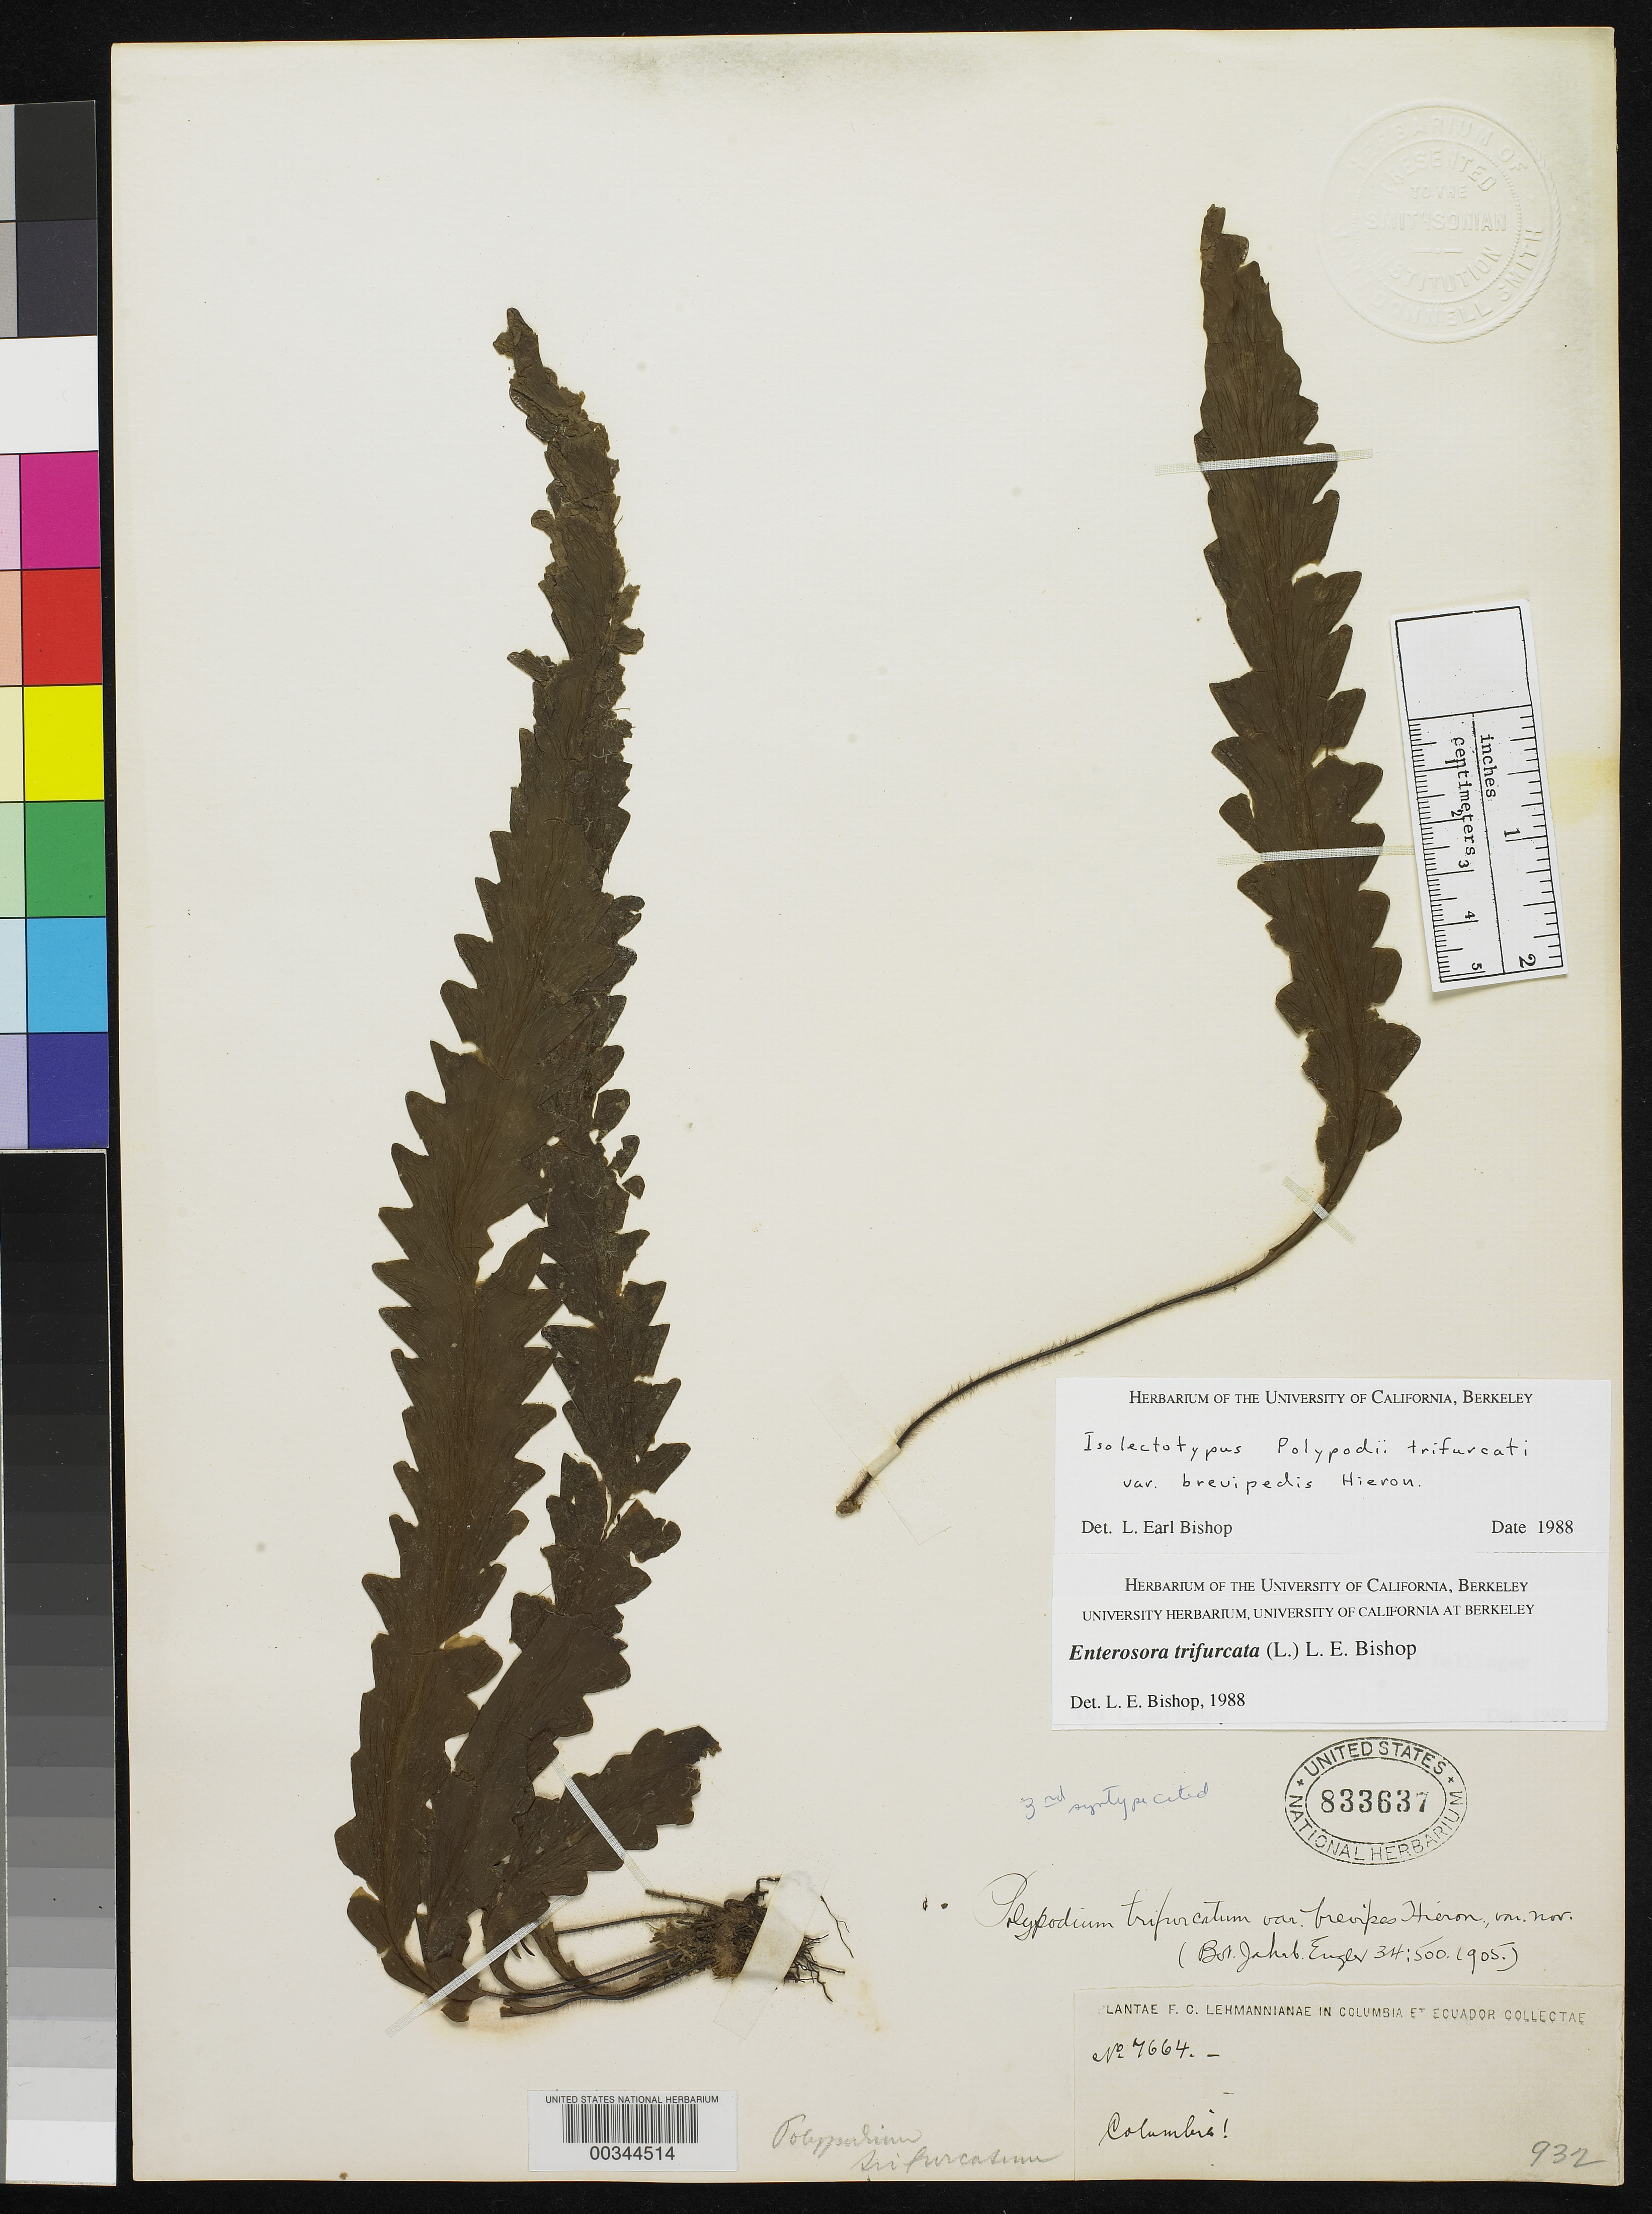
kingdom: Plantae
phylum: Tracheophyta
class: Polypodiopsida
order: Polypodiales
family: Polypodiaceae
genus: Polypodium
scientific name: Polypodium trifurcatum var. brevipes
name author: Hieron.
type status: Isolectotype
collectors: F. C. Lehmann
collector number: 7664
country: Colombia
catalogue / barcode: US 833637